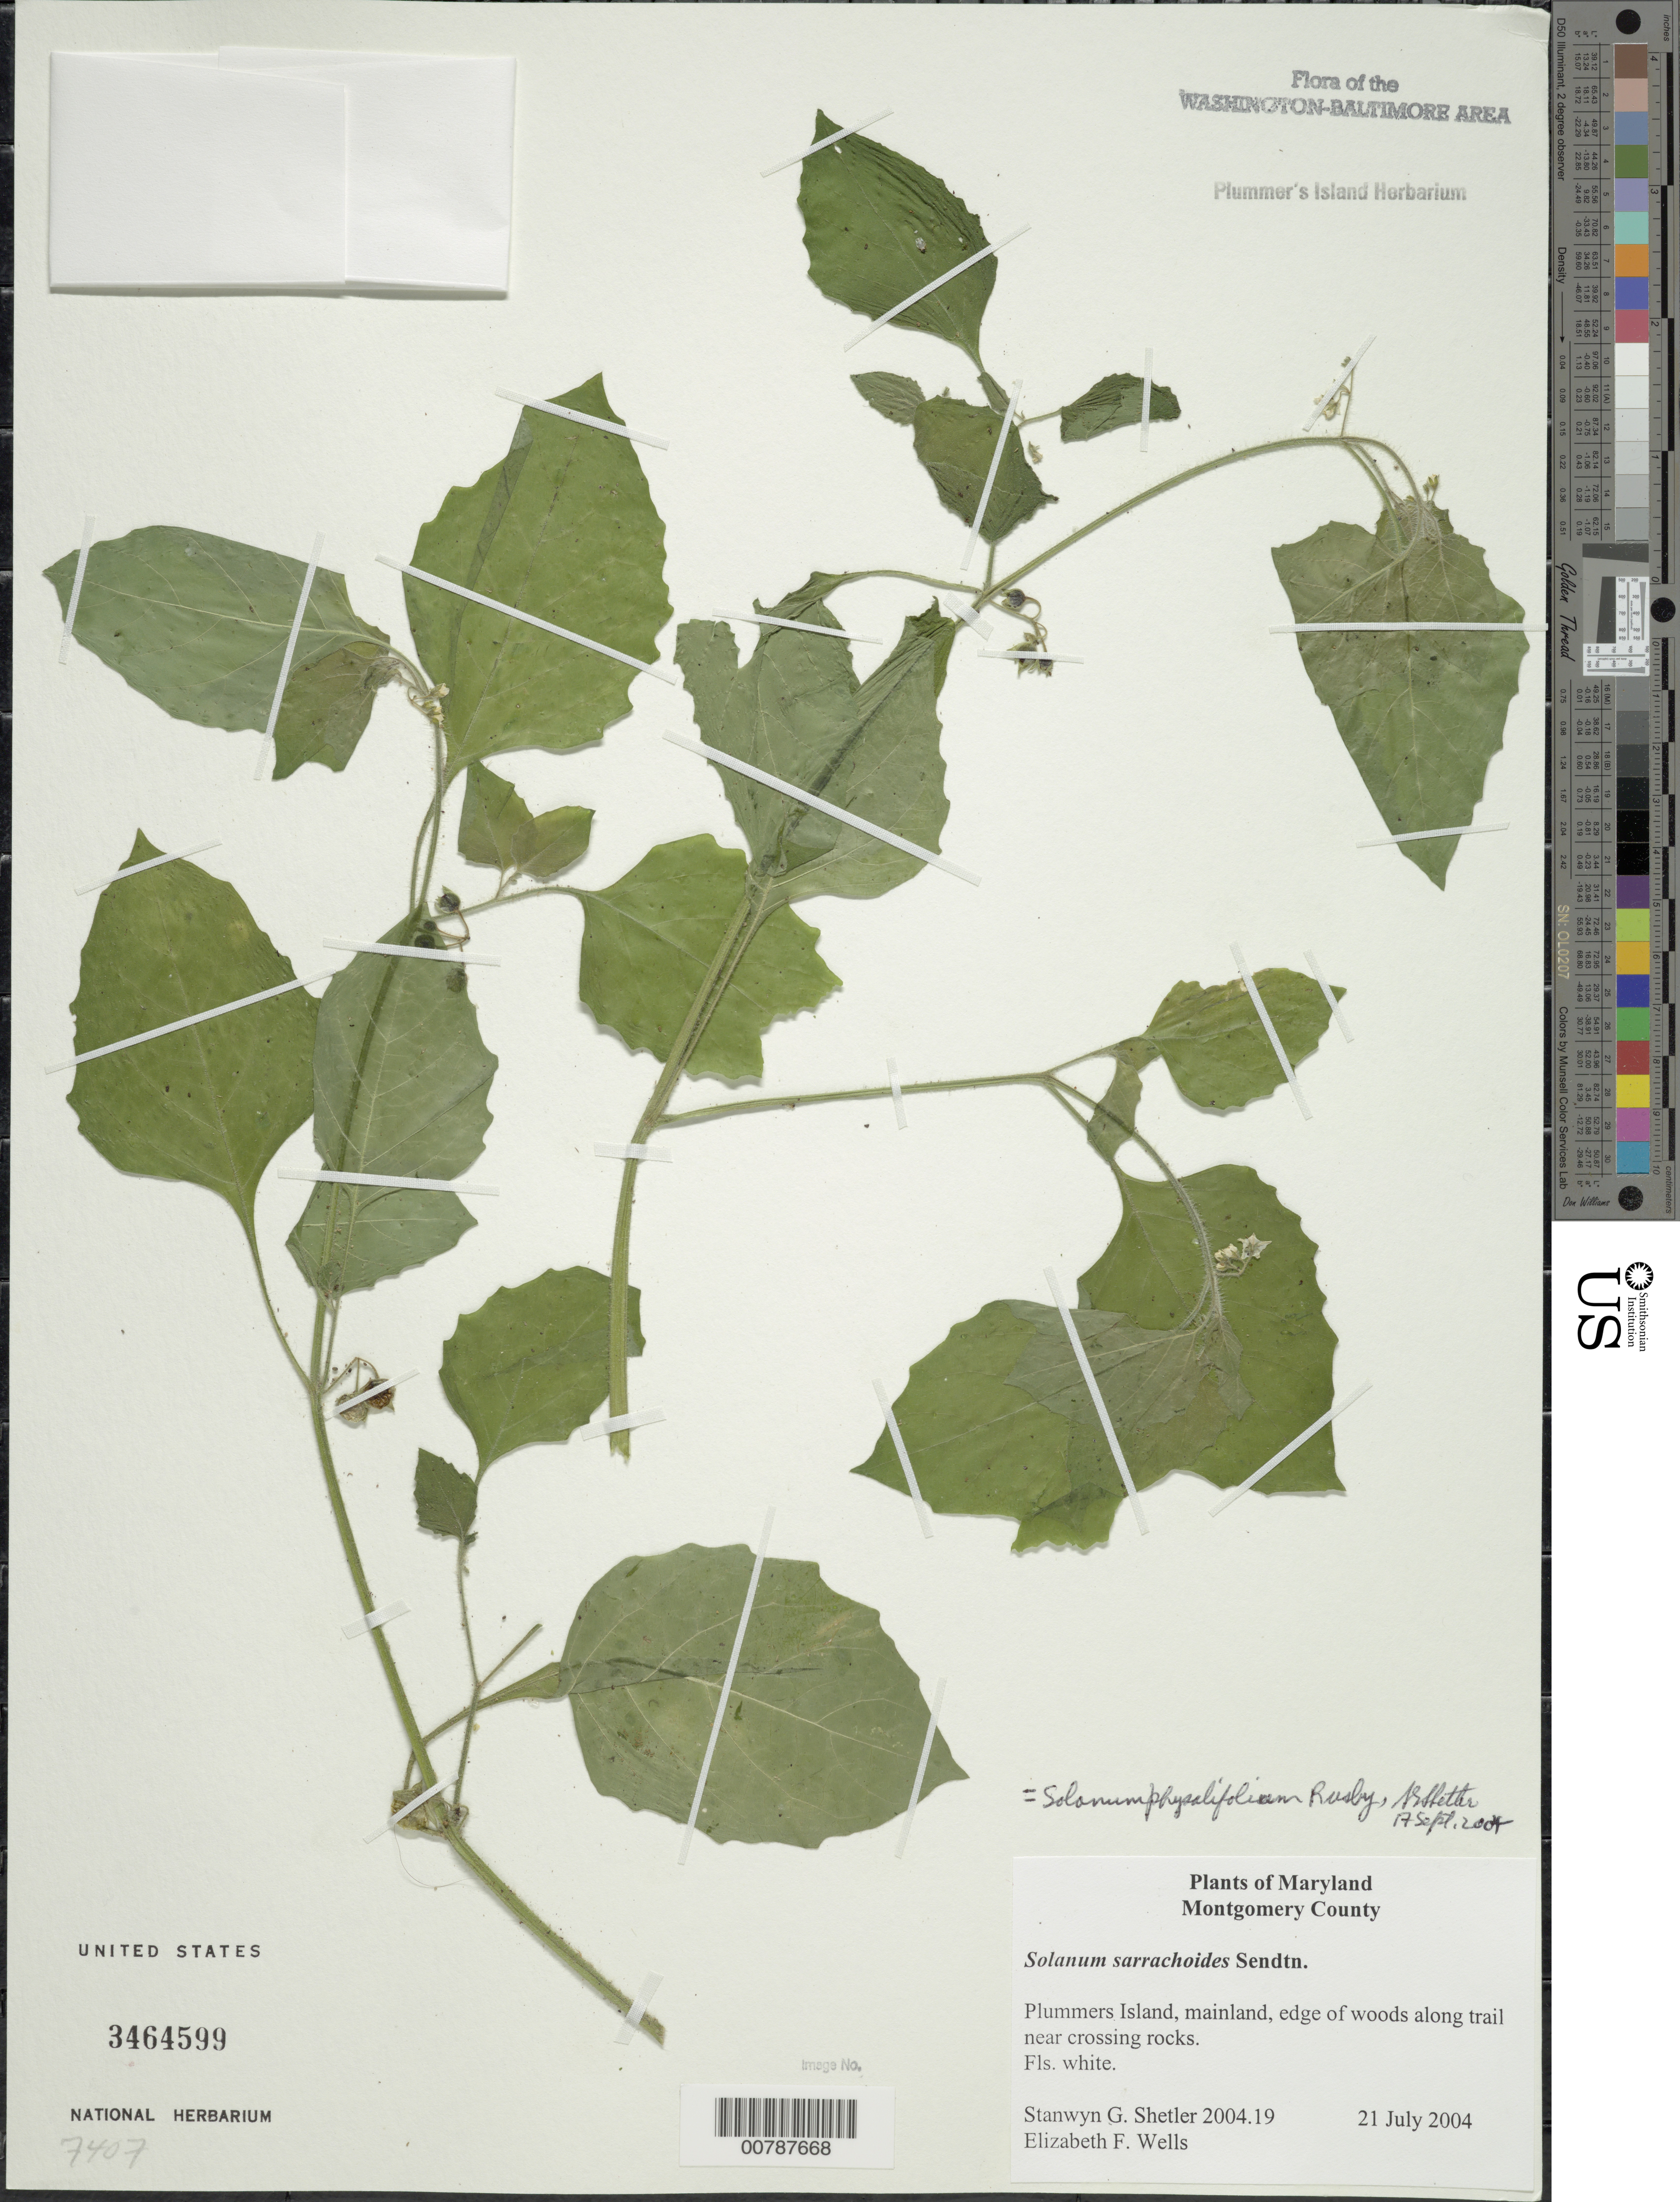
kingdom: Plantae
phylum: Tracheophyta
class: Magnoliopsida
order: Solanales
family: Solanaceae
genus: Solanum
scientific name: Solanum physalifolium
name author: Rusby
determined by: Shetler, Stanwyn G., (US), NMNH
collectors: S. Shetler & E. F. Wells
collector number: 2004.19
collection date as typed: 21 Jul 2004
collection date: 2004-07-21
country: United States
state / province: Maryland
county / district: Montgomery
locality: Plummer's Island, mainland C. & O. Canal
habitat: Edge of woods along trail near crossing rocks.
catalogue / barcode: US 3464599